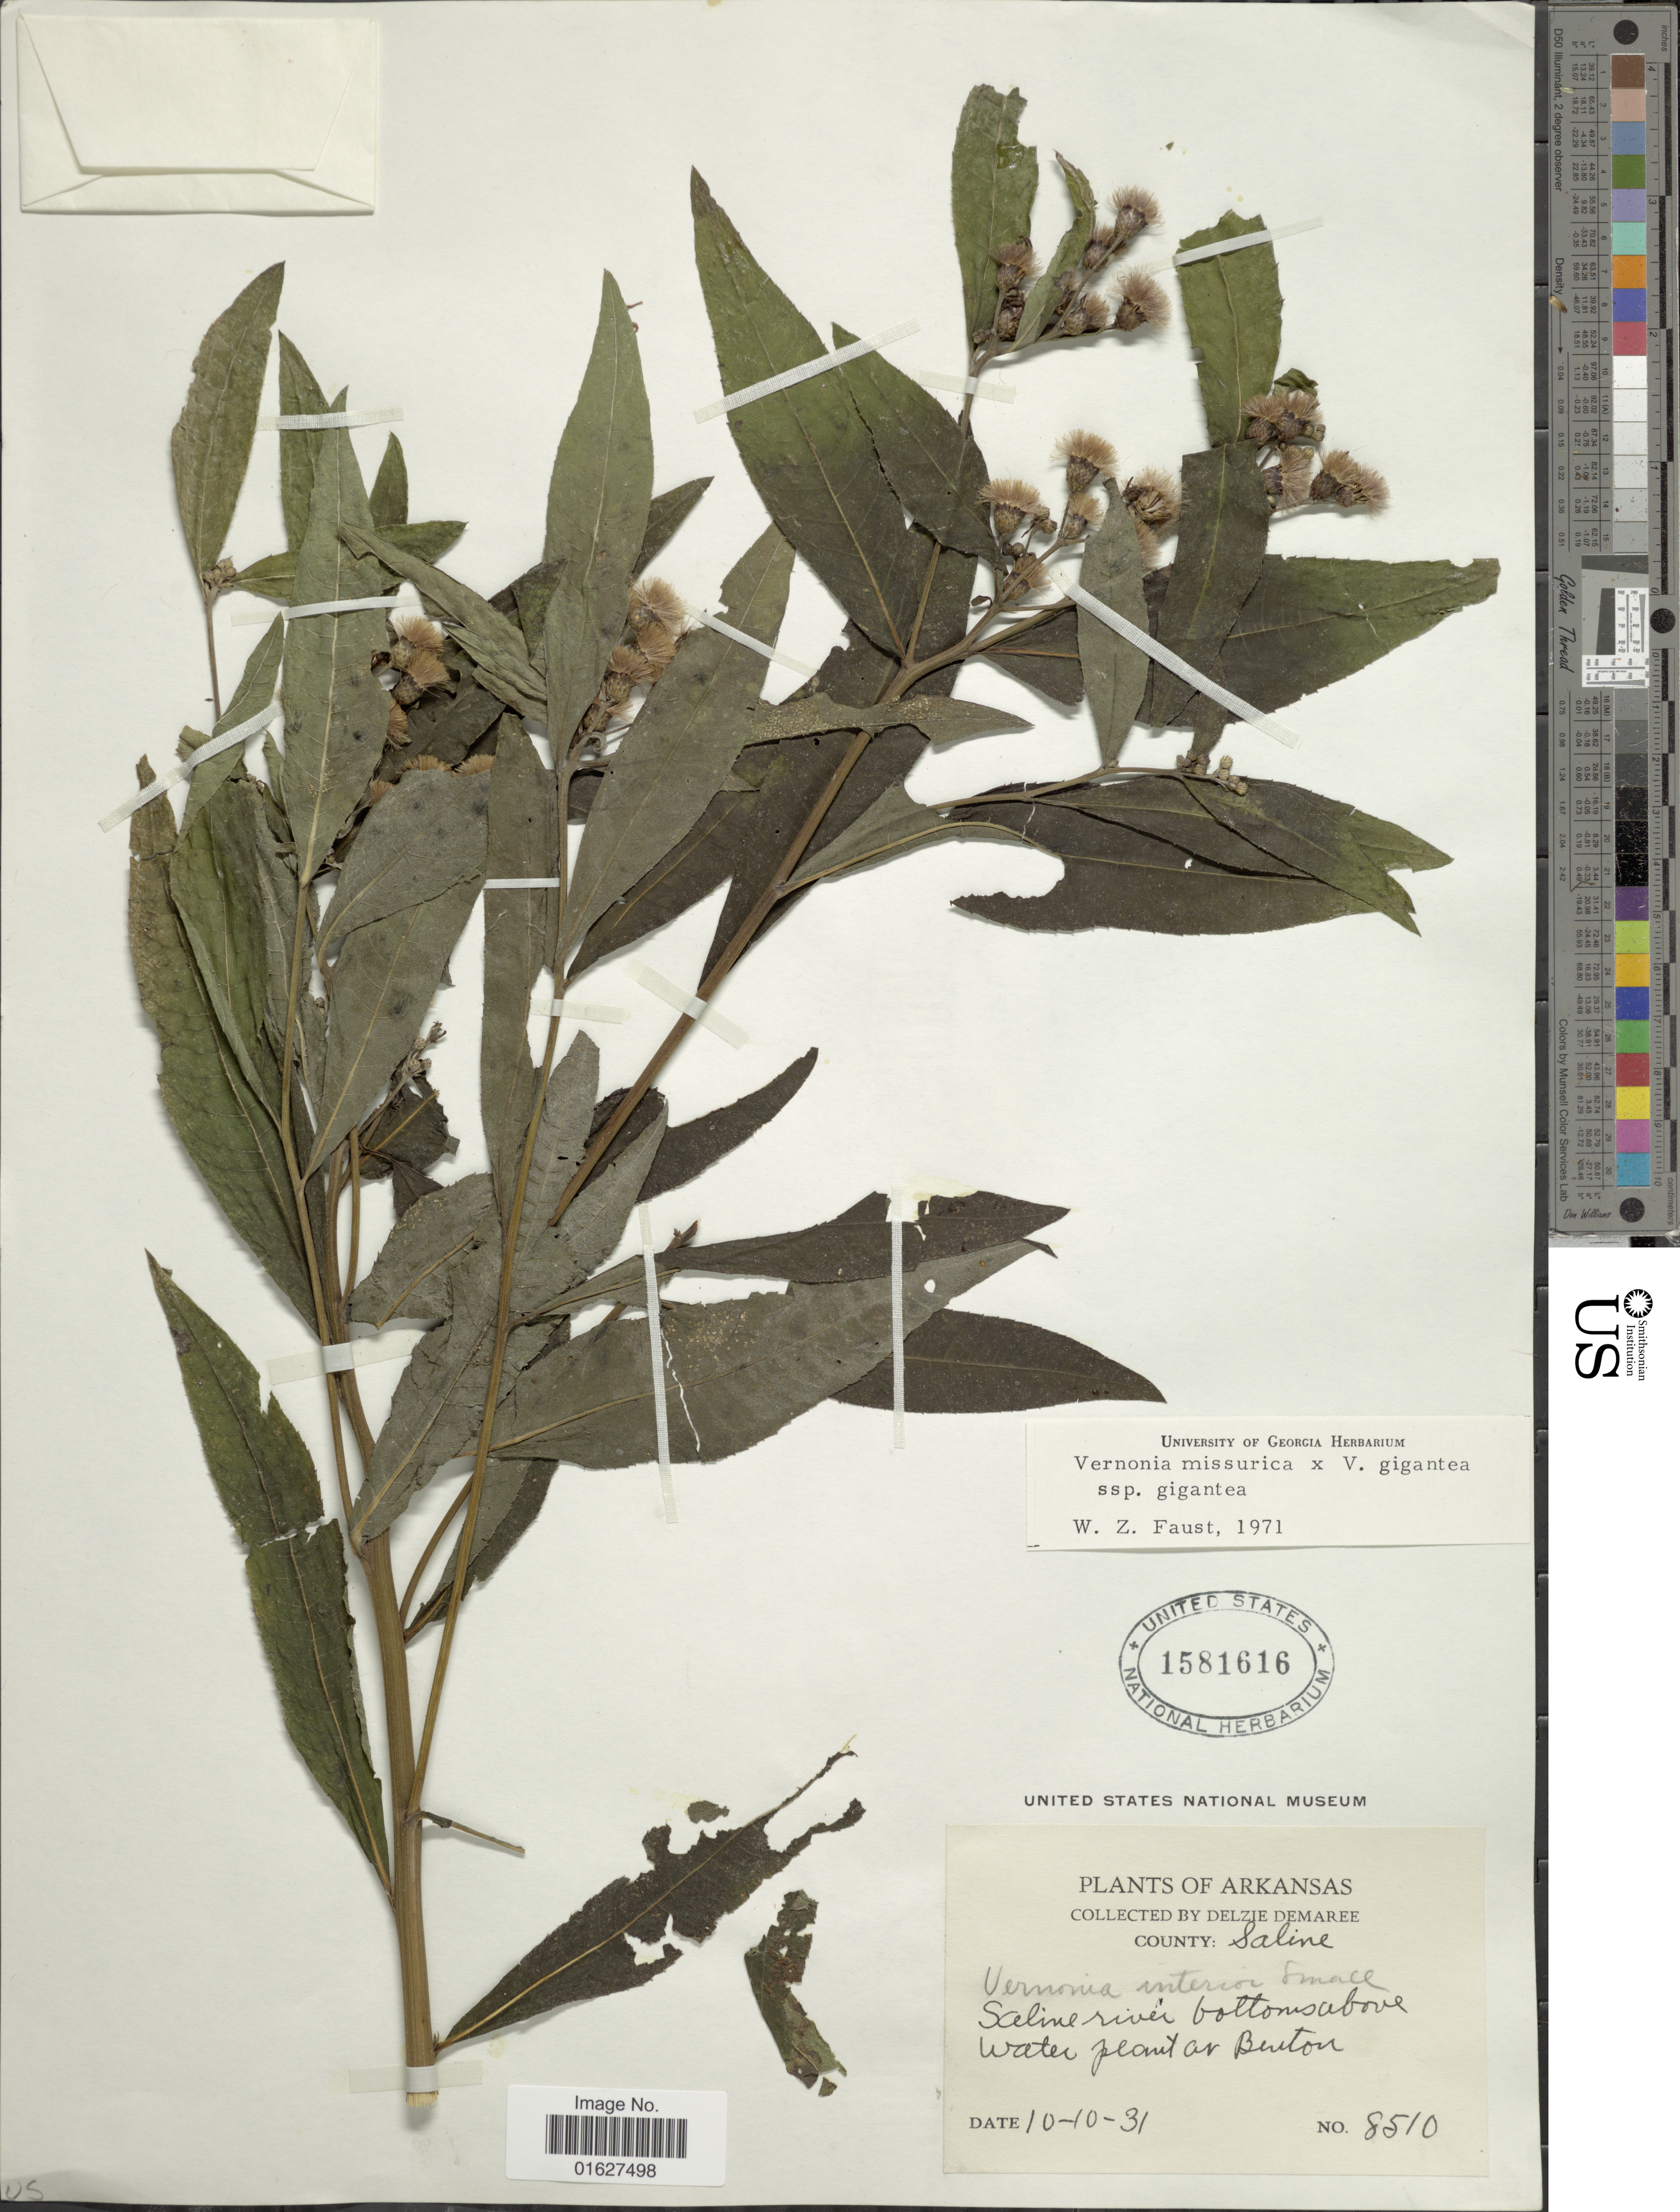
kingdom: Plantae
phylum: Tracheophyta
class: Magnoliopsida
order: Asterales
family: Asteraceae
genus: Vernonia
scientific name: Vernonia missurica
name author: Raf.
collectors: D. Demaree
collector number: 8510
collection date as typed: Transcribed d/m/y: 10/10/31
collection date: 1931-10-10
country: United States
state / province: Arkansas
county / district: Saline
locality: County: Saline. Saline river bottoms above water plant at Benton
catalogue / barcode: US 1581616